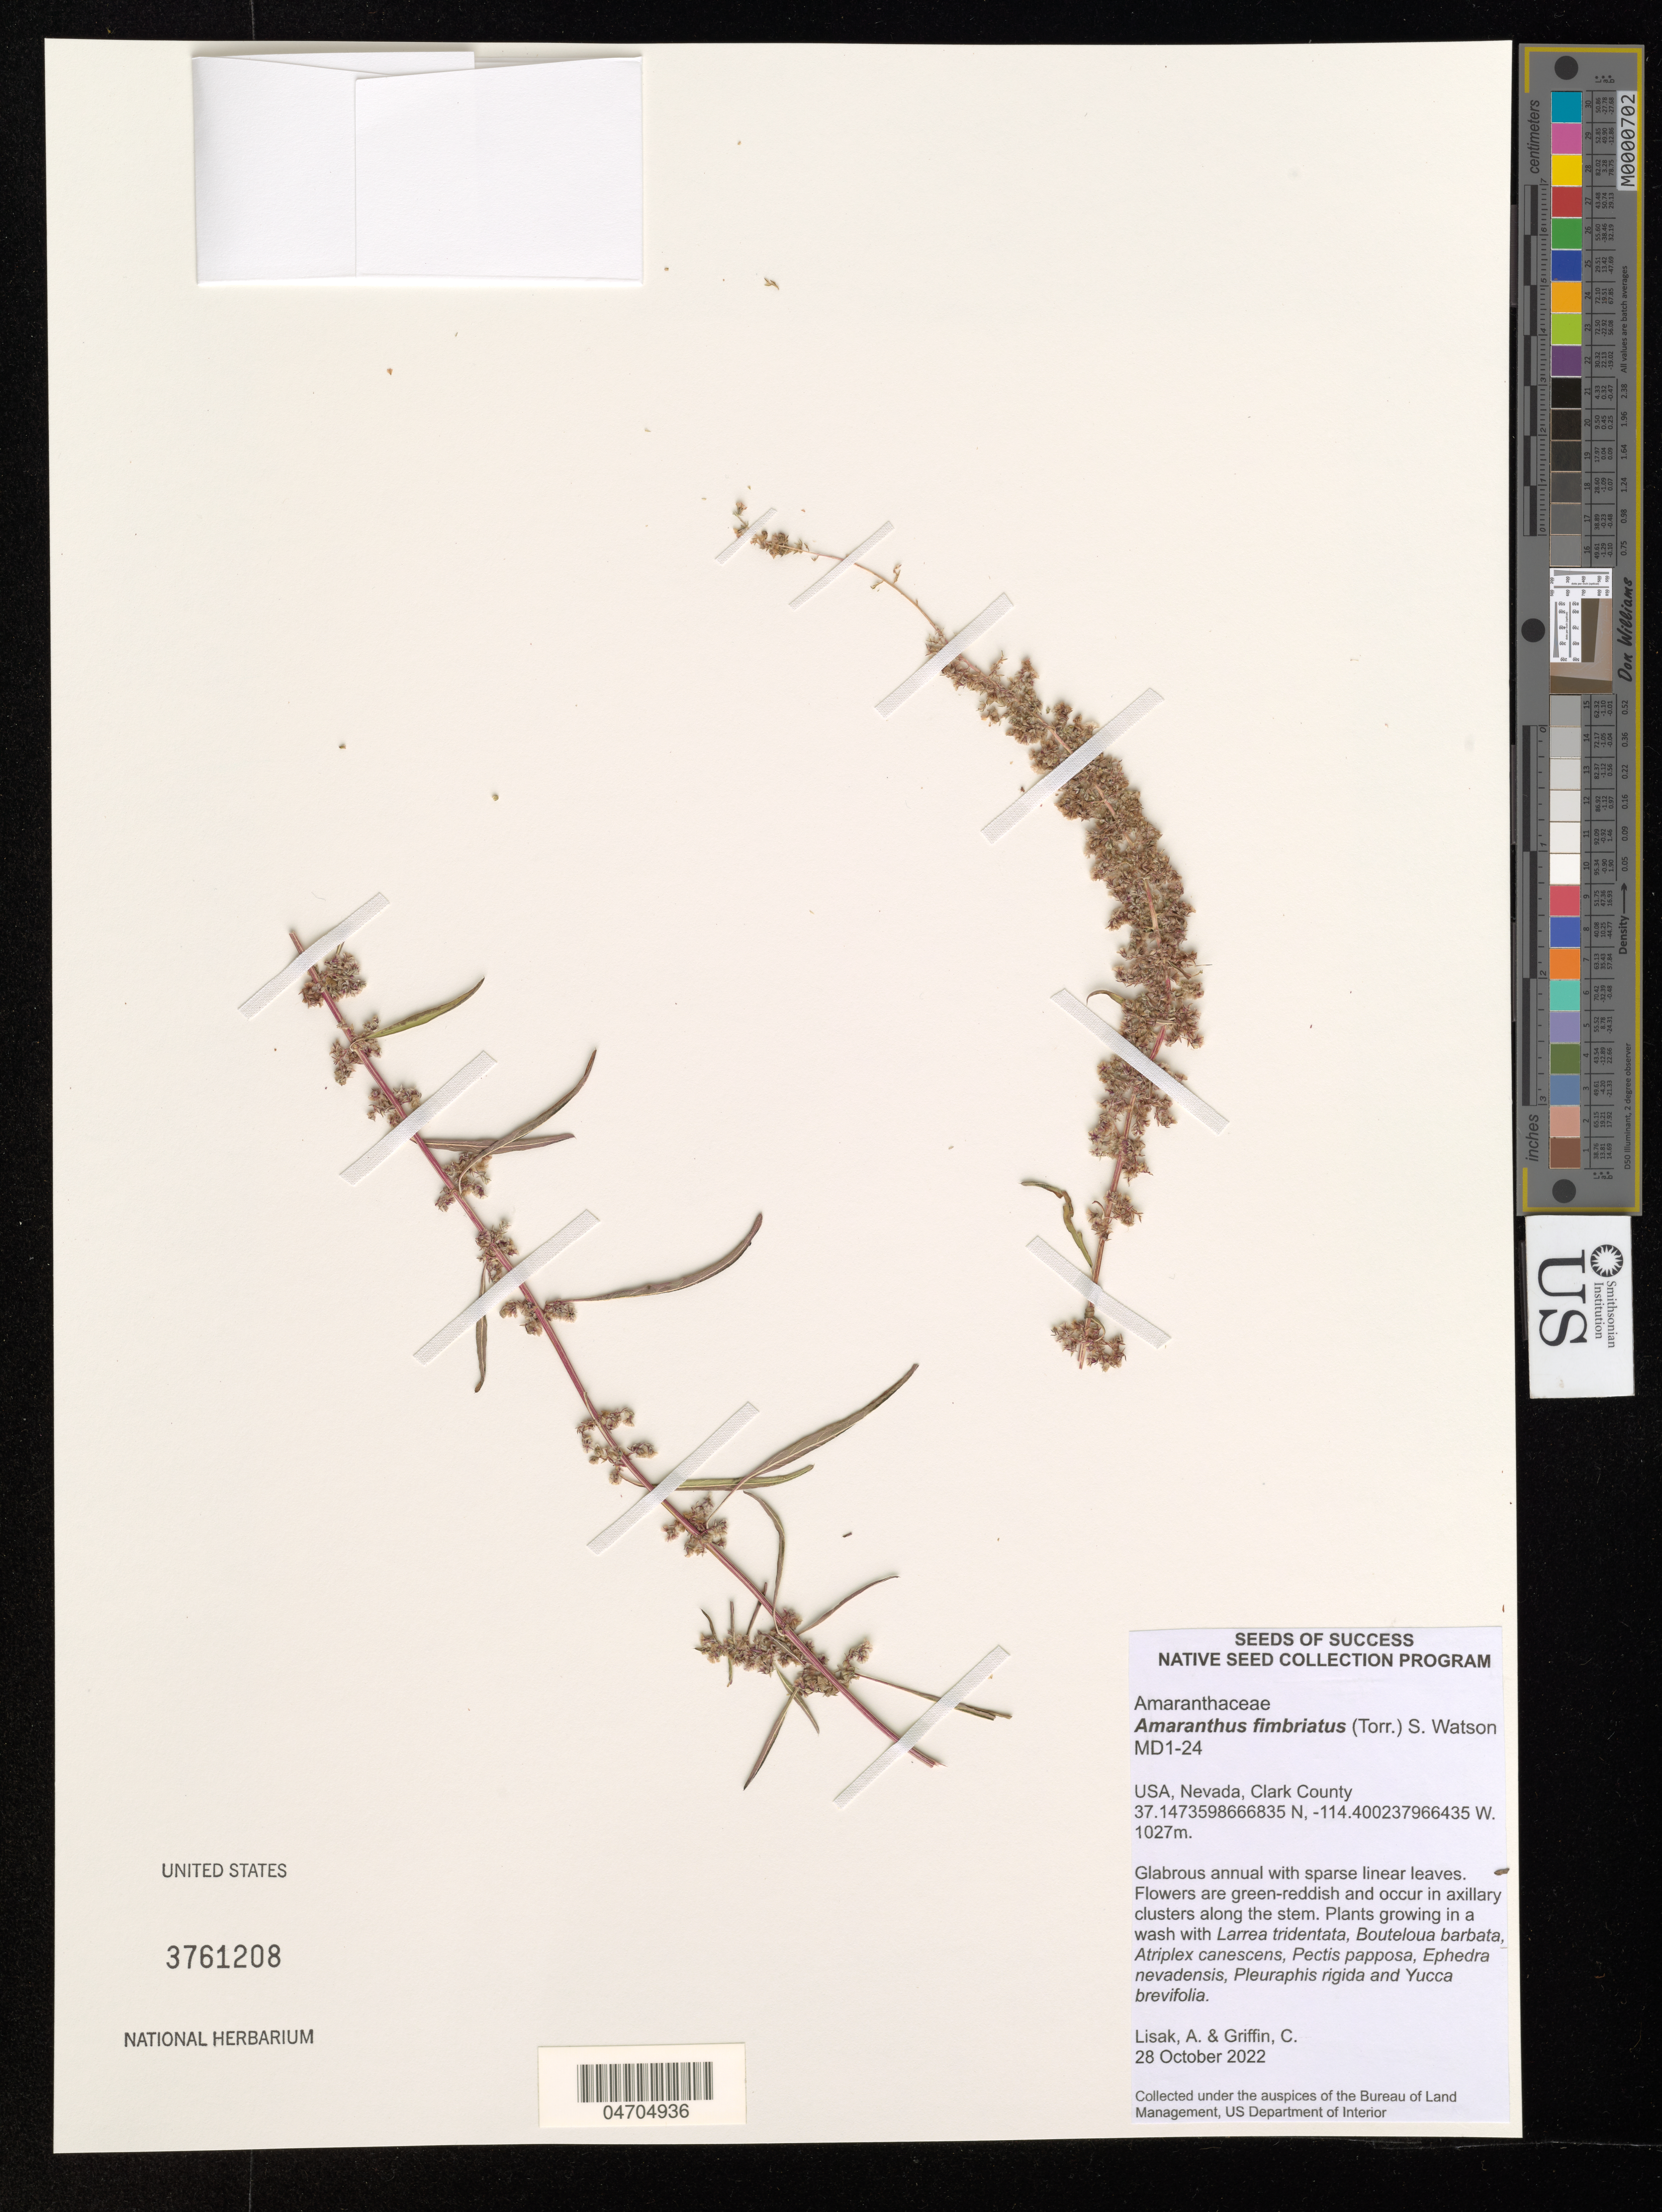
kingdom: Plantae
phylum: Tracheophyta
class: Magnoliopsida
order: Caryophyllales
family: Amaranthaceae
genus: Amaranthus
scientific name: Amaranthus fimbriatus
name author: (Torr.) Benth. ex S. Watson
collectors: A. Lisak & C. Griffin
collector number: MD1-24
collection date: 2022-10-28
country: United States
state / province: Nevada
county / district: Clark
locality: Clark County.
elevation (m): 1027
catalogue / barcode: US 3761208